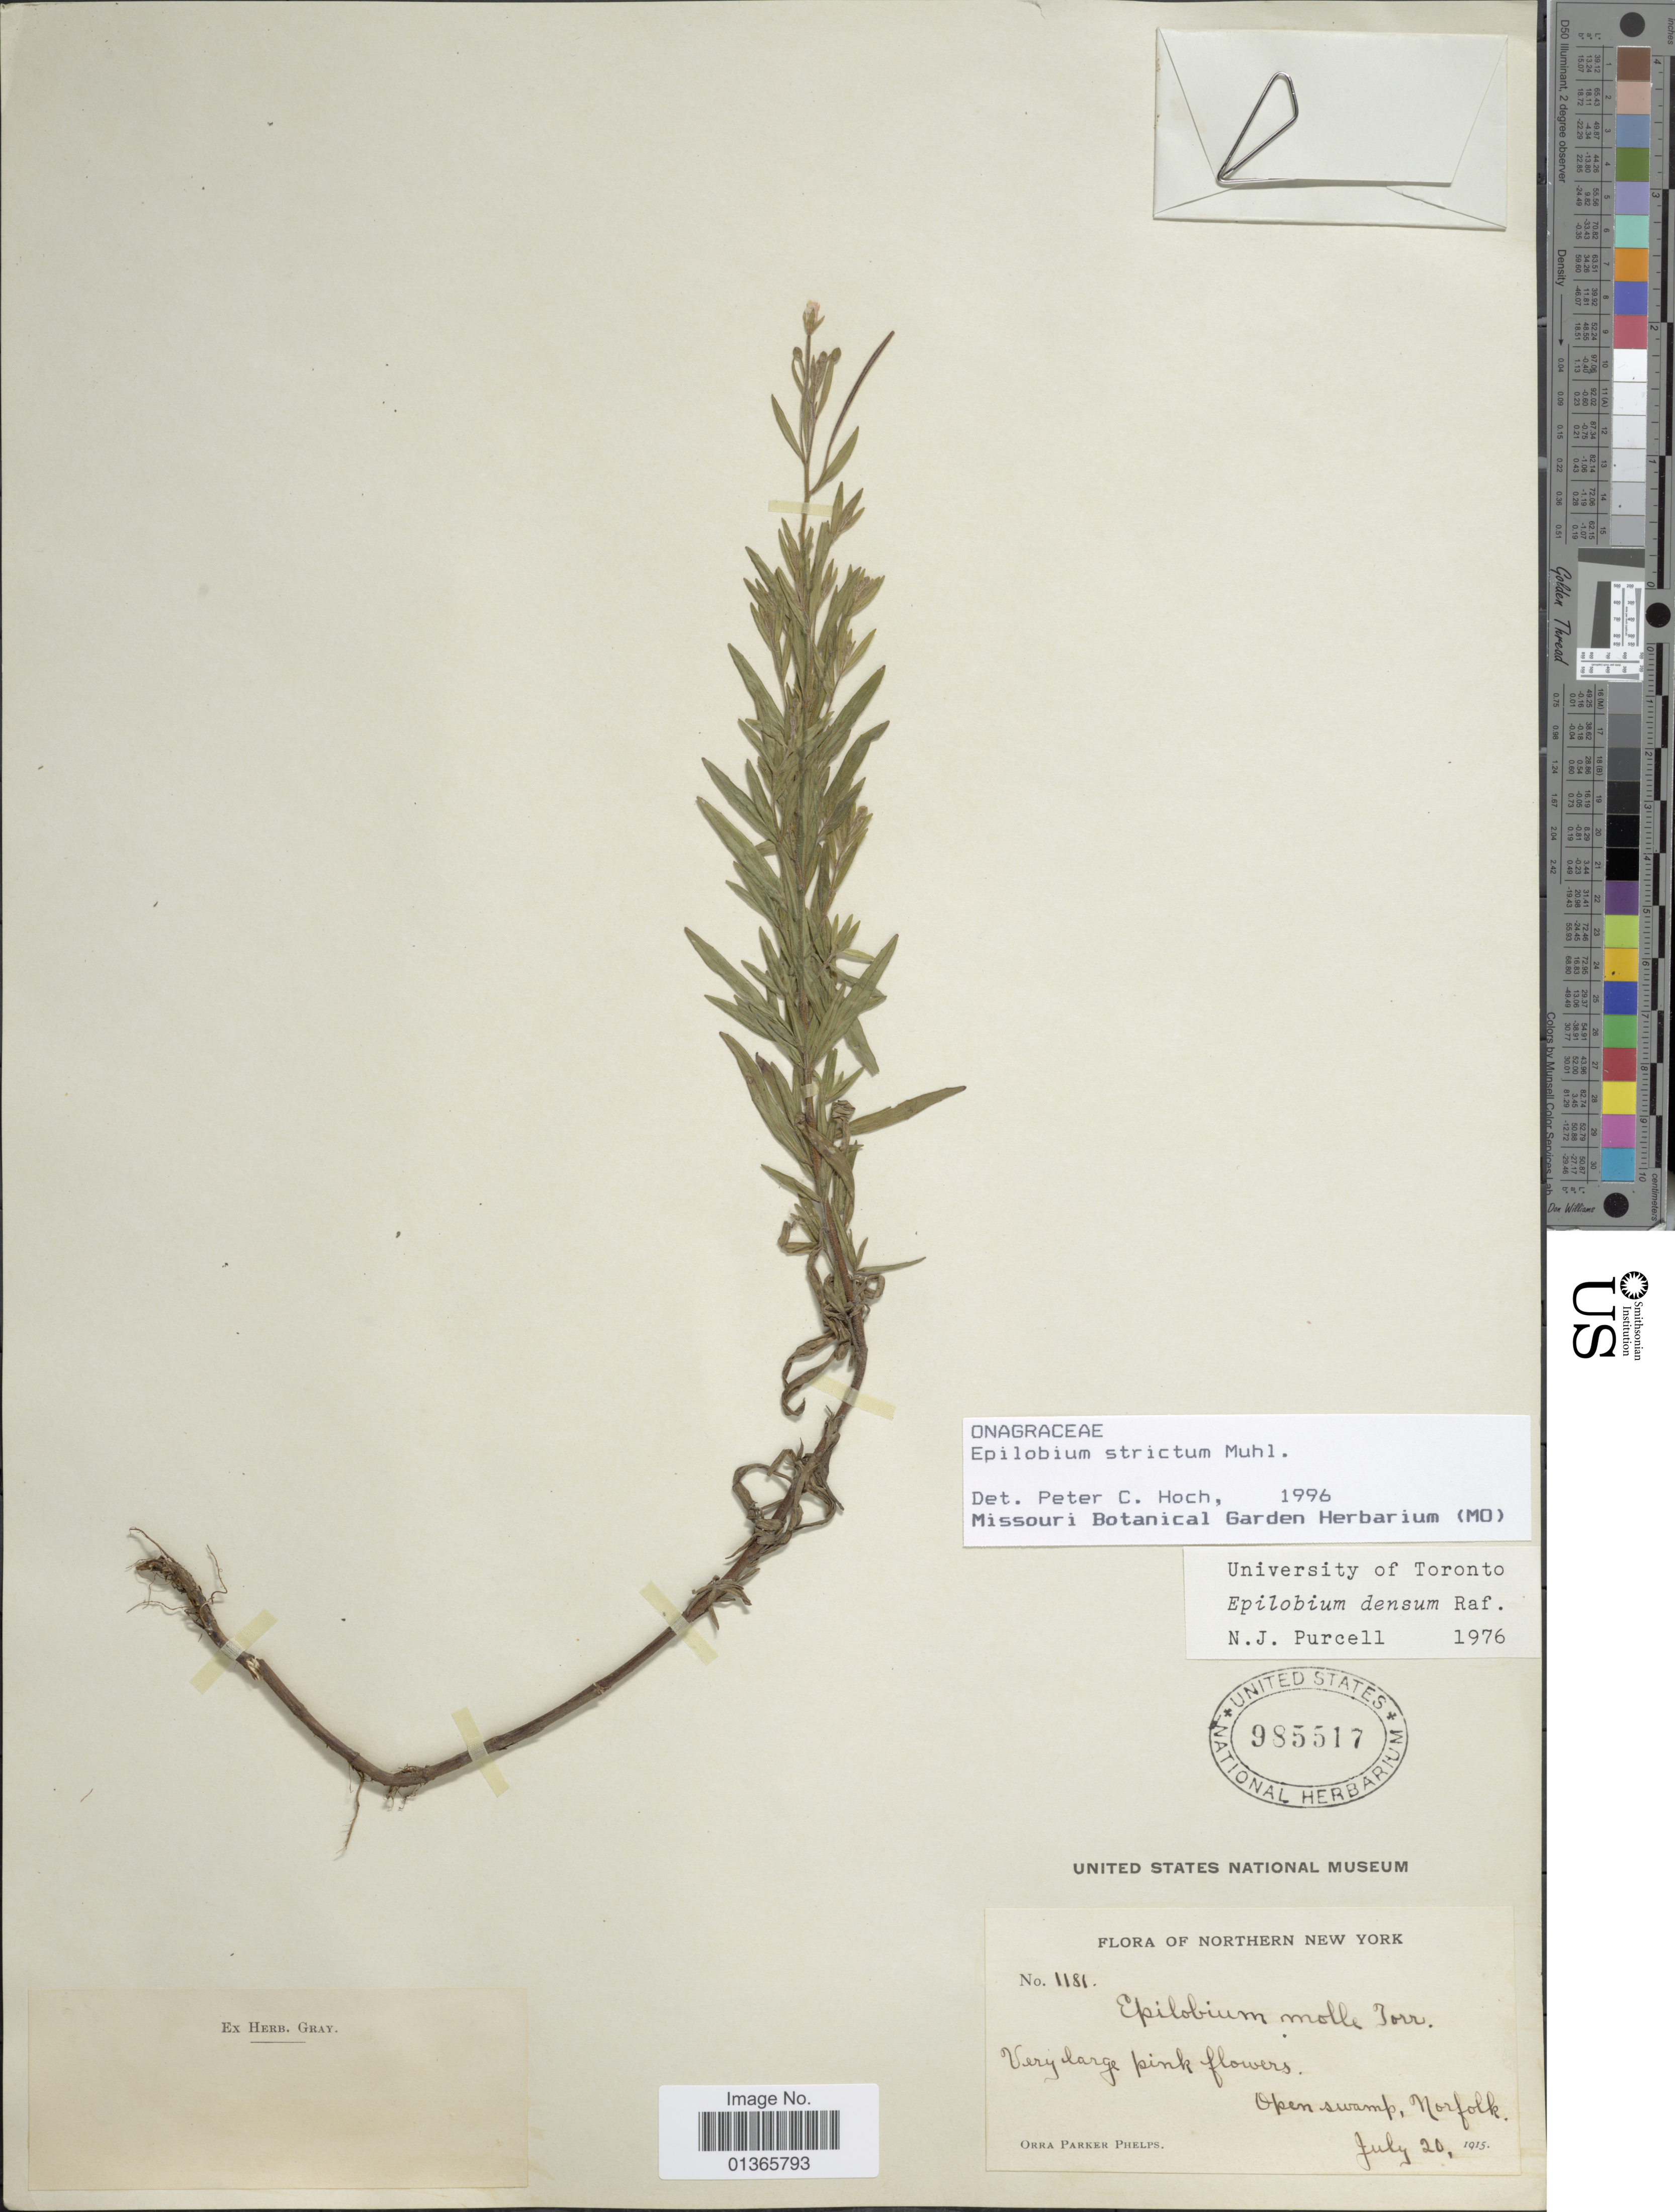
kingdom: Plantae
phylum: Tracheophyta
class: Magnoliopsida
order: Myrtales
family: Onagraceae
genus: Epilobium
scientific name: Epilobium strictum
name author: Muhl.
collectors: O. P. Phelps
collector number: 1181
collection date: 1915-07-20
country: United States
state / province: New York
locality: Northern New York. Norfolk.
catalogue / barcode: US 985517